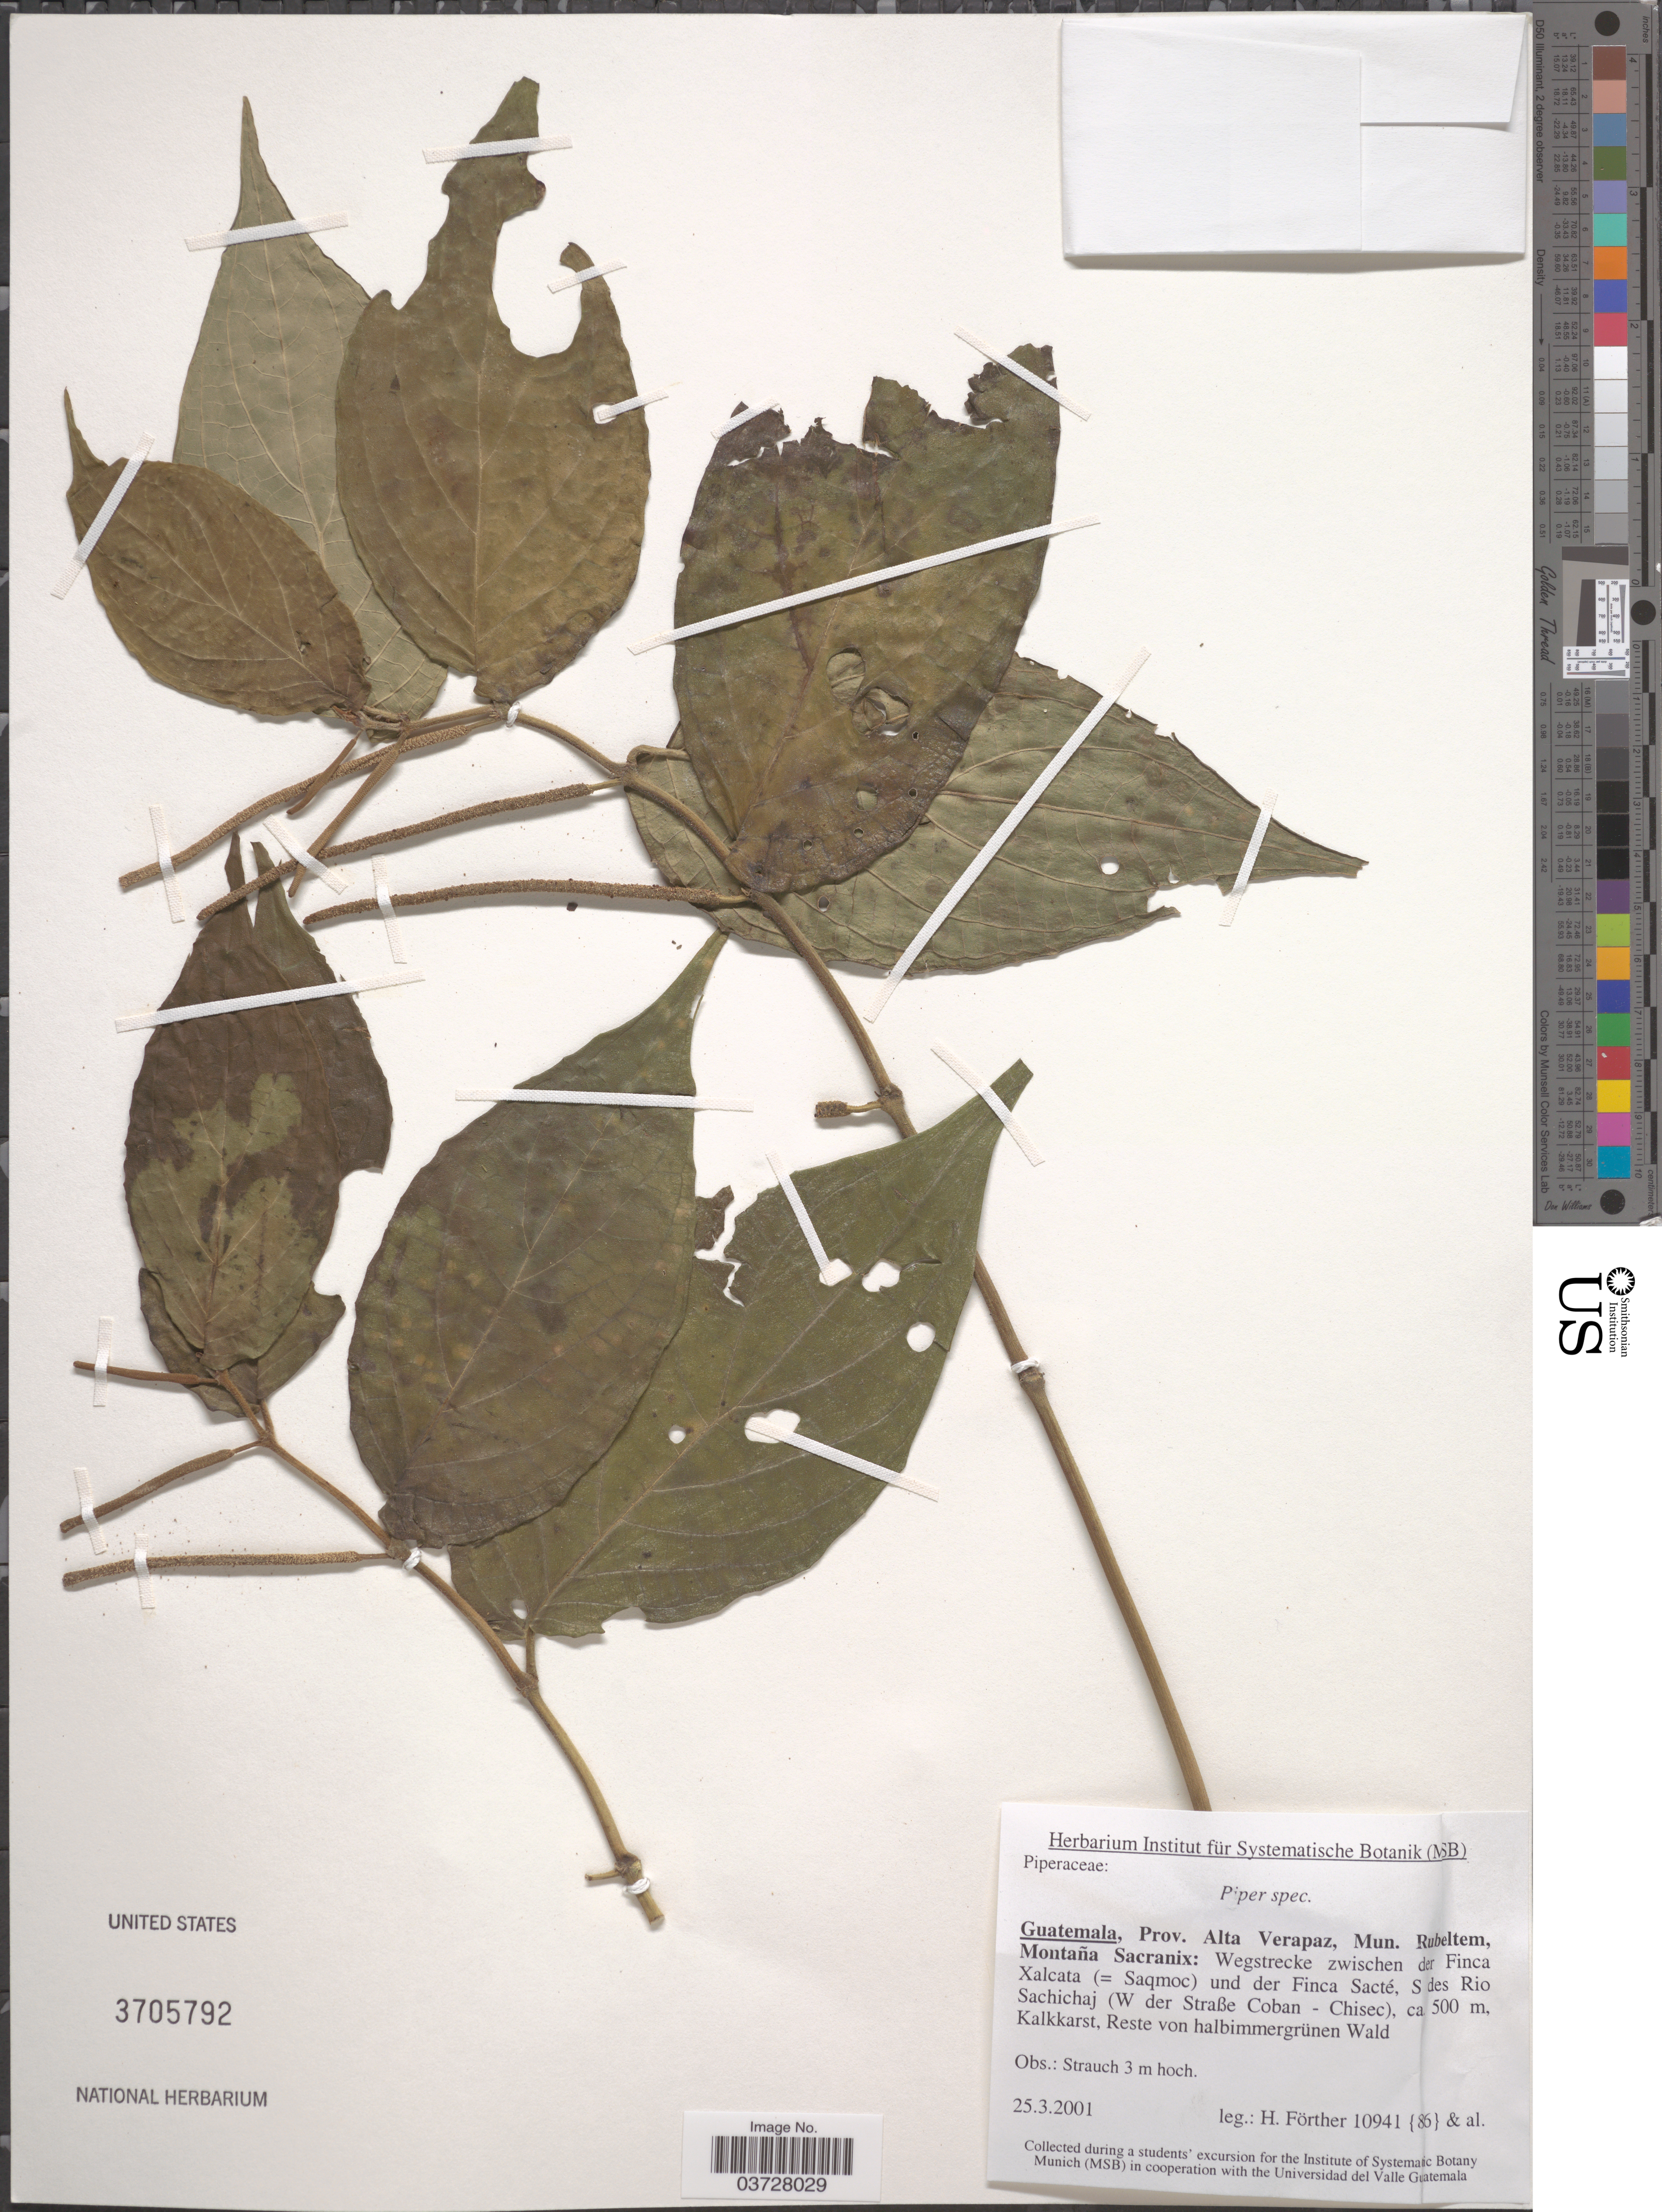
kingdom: Plantae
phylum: Tracheophyta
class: Magnoliopsida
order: Piperales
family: Piperaceae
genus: Piper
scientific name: Piper sp.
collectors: H. Förther & et al.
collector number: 10941{86}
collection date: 2001-03-25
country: Guatemala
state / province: Alta Verapaz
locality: Mun. Rubeltem, Montaña Sacranix: Wegstrecke zwischen der Finca Xalcata (= Saqmoc) und der Finca Sacté, S des Rio Sachichaj (W der Straße Coban - Chisec).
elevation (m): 500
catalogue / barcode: US 3705792